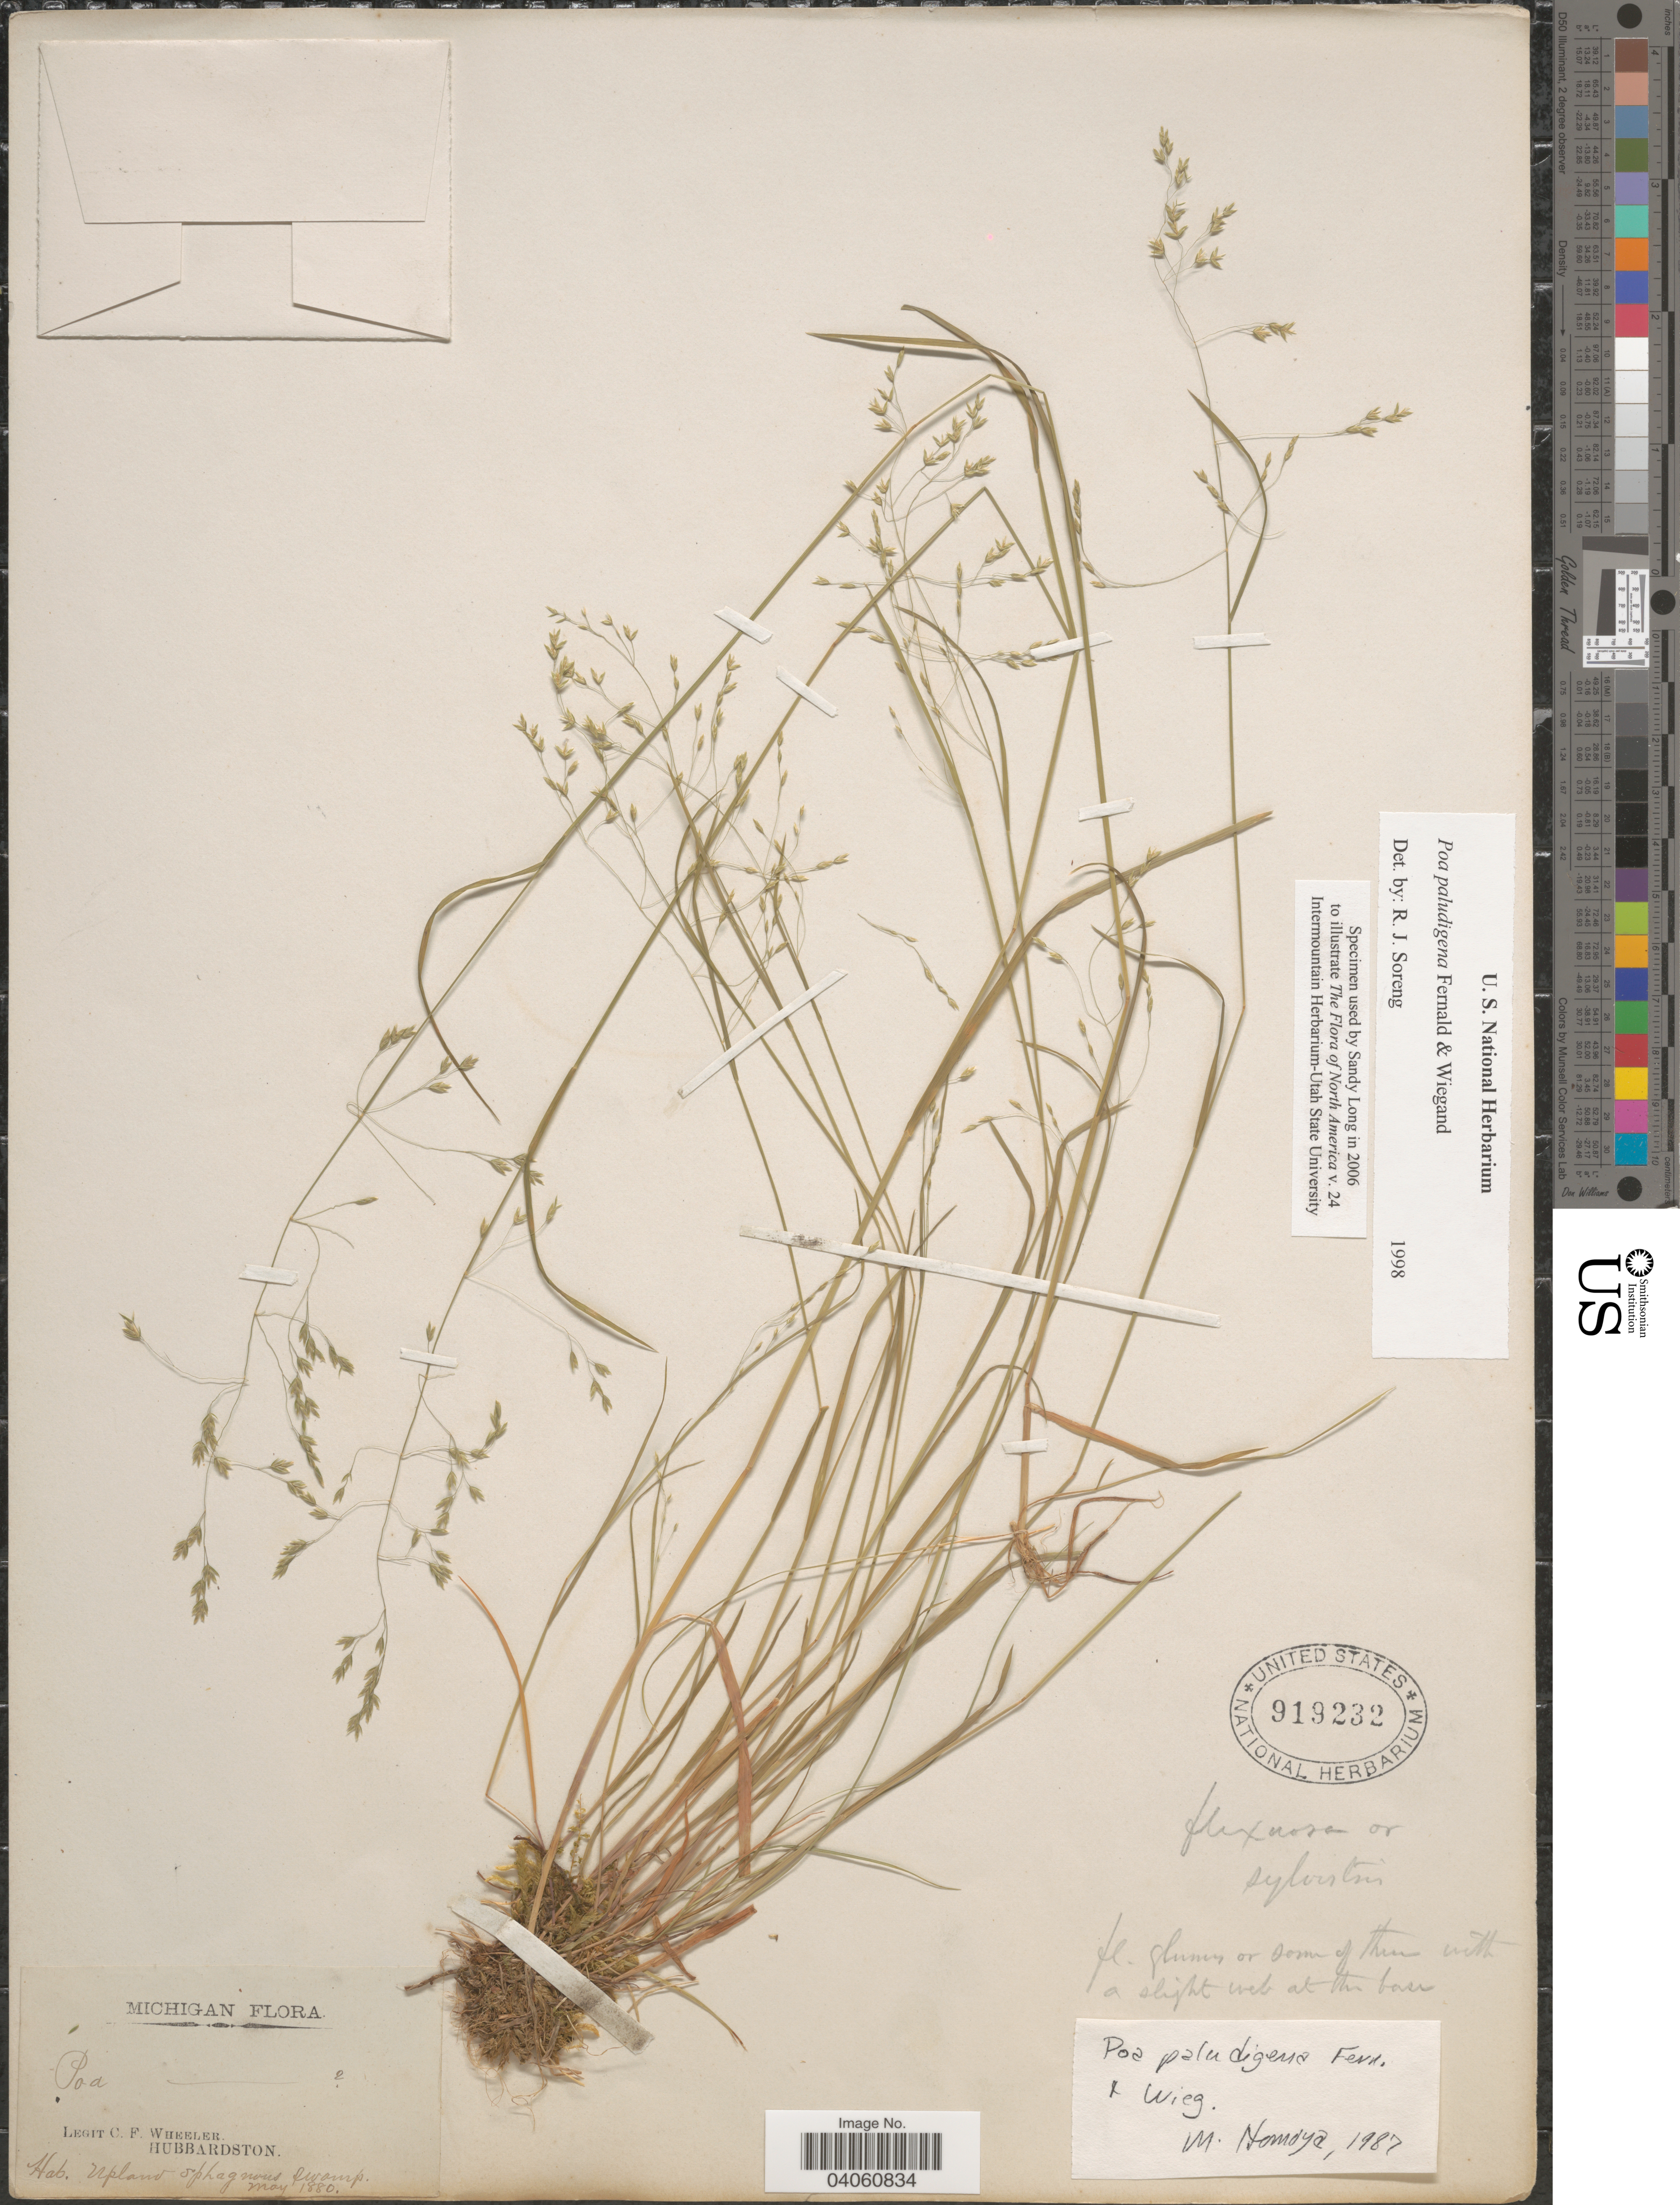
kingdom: Plantae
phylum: Tracheophyta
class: Liliopsida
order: Poales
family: Poaceae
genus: Poa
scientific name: Poa paludigena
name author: Fernald & Wiegand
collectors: C. Wheeler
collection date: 1880-05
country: United States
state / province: Michigan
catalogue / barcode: US 919232